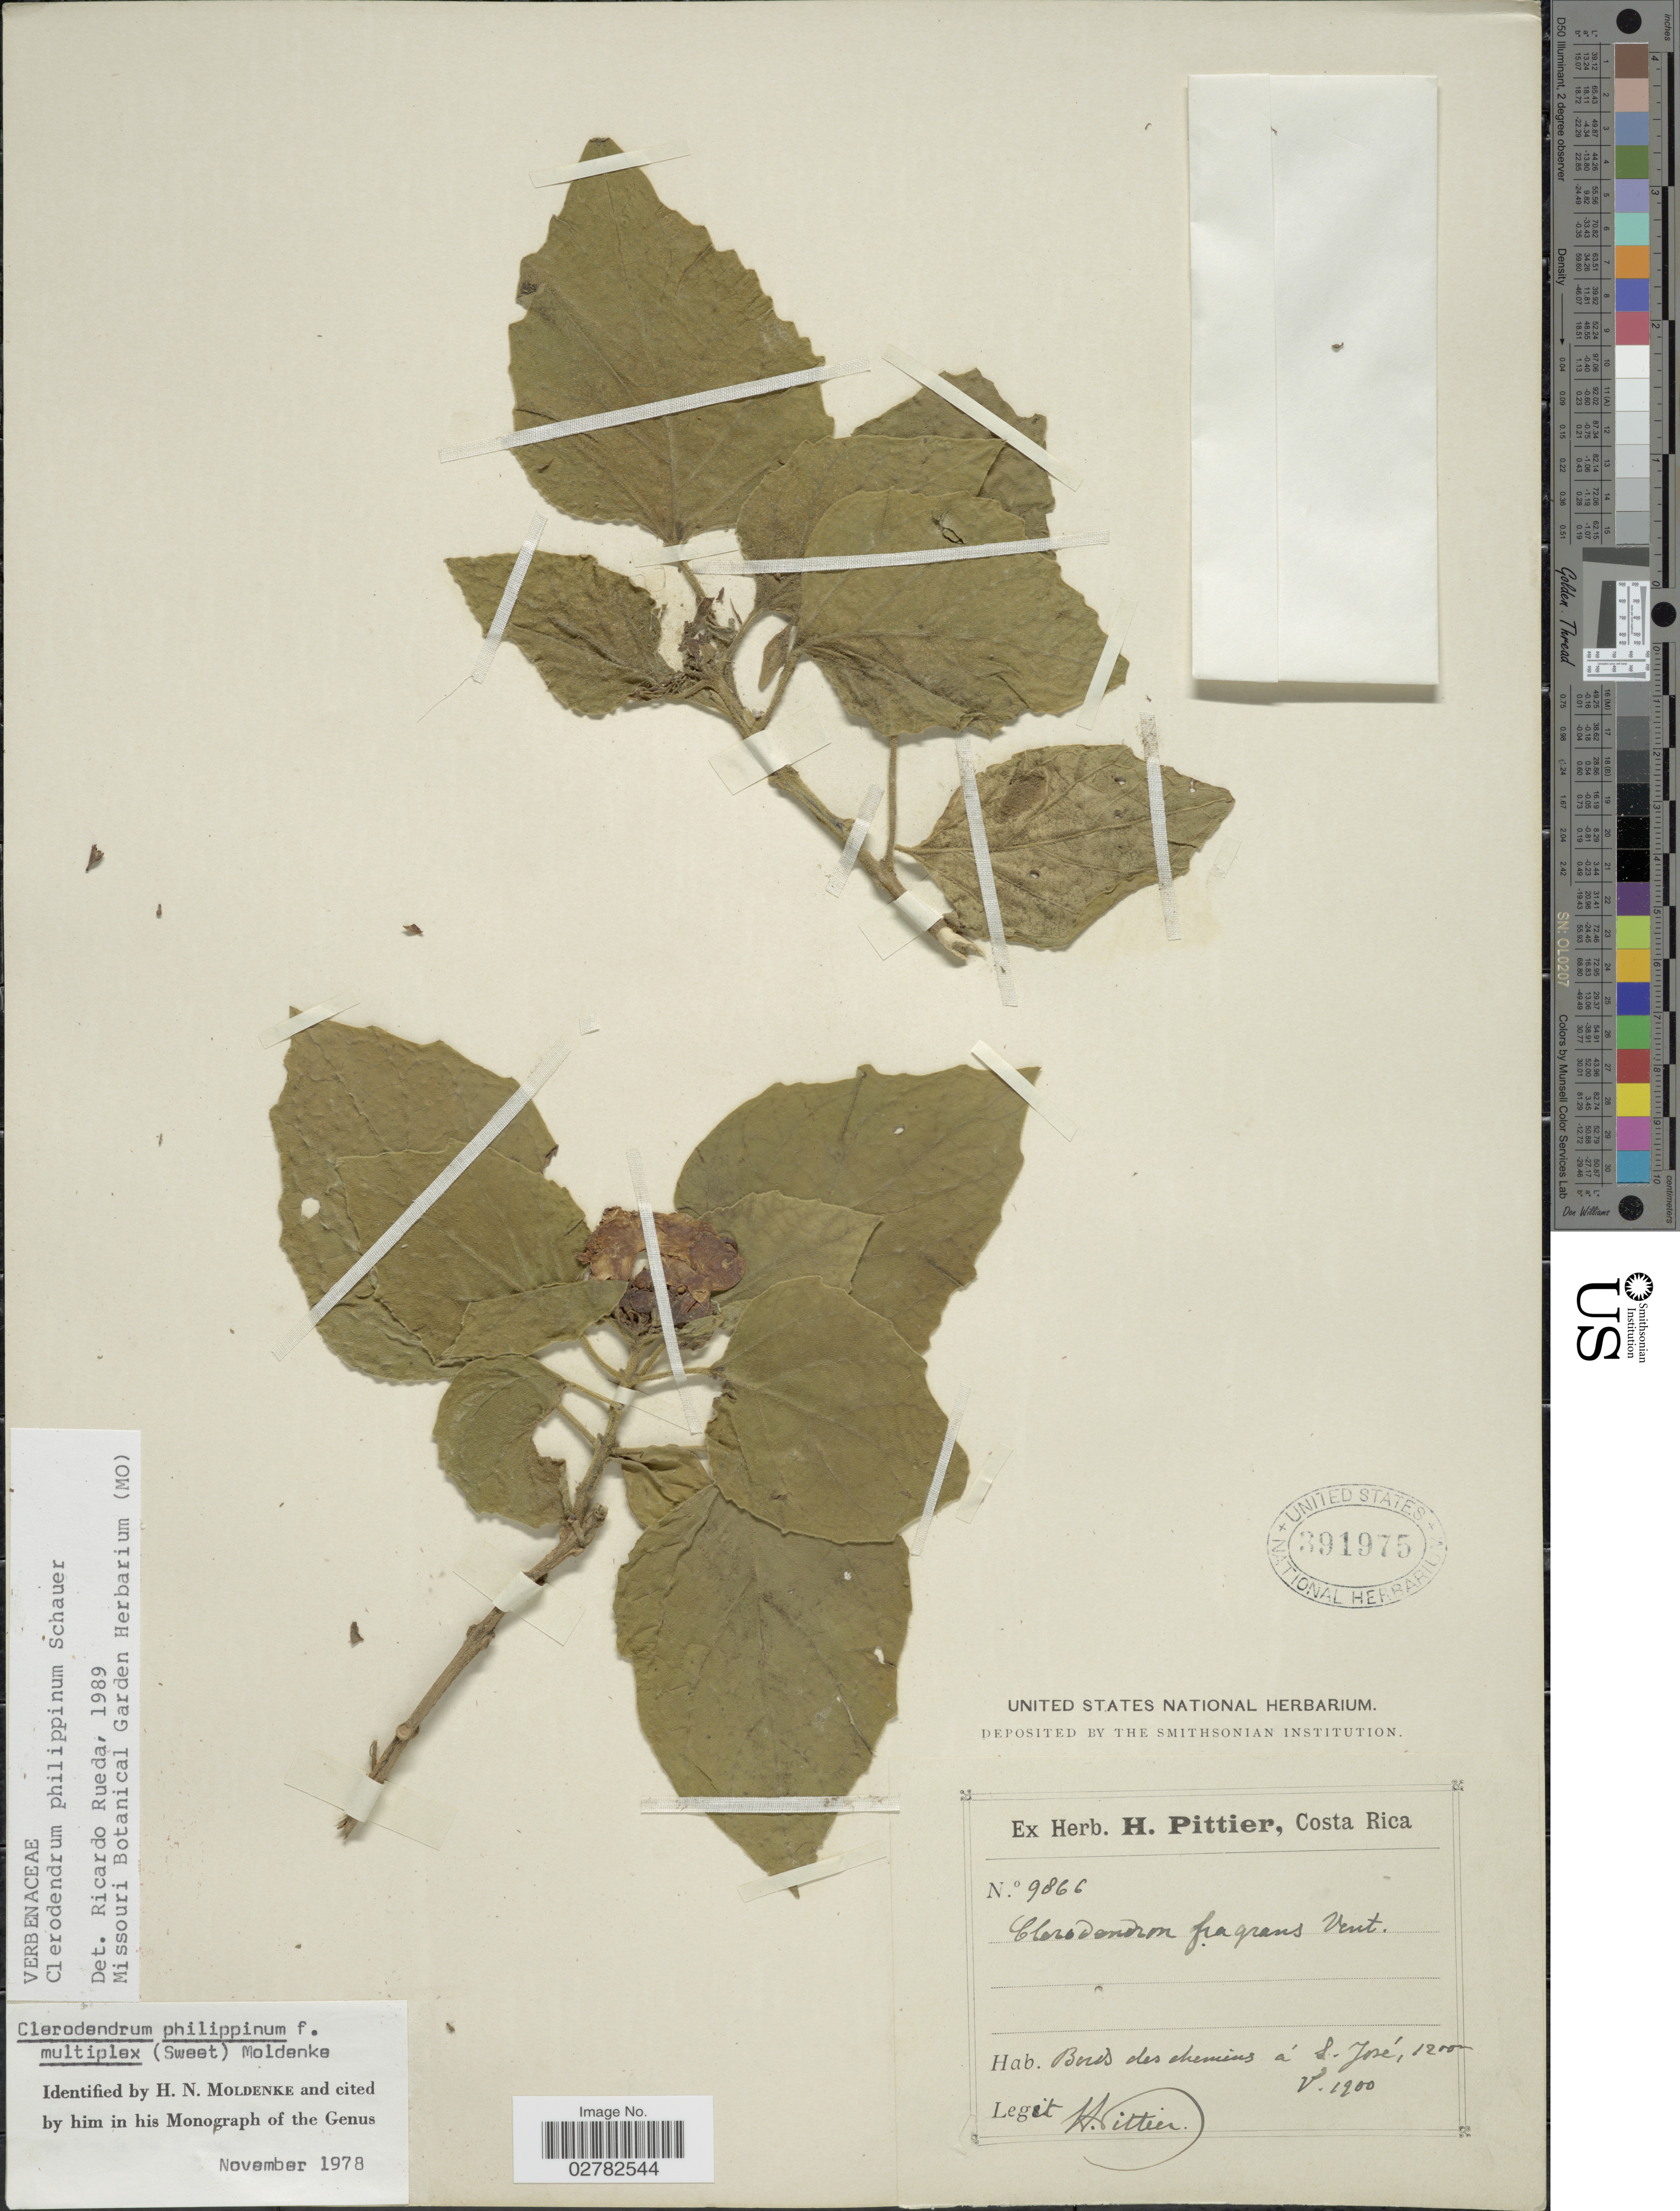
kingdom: Plantae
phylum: Tracheophyta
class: Magnoliopsida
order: Lamiales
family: Lamiaceae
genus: Clerodendrum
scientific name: Clerodendrum philippinum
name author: Schauer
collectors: A. Pittier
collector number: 9866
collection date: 1900-05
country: Costa Rica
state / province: San José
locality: Bords des chemins á S. José.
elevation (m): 1200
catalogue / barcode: US 391975